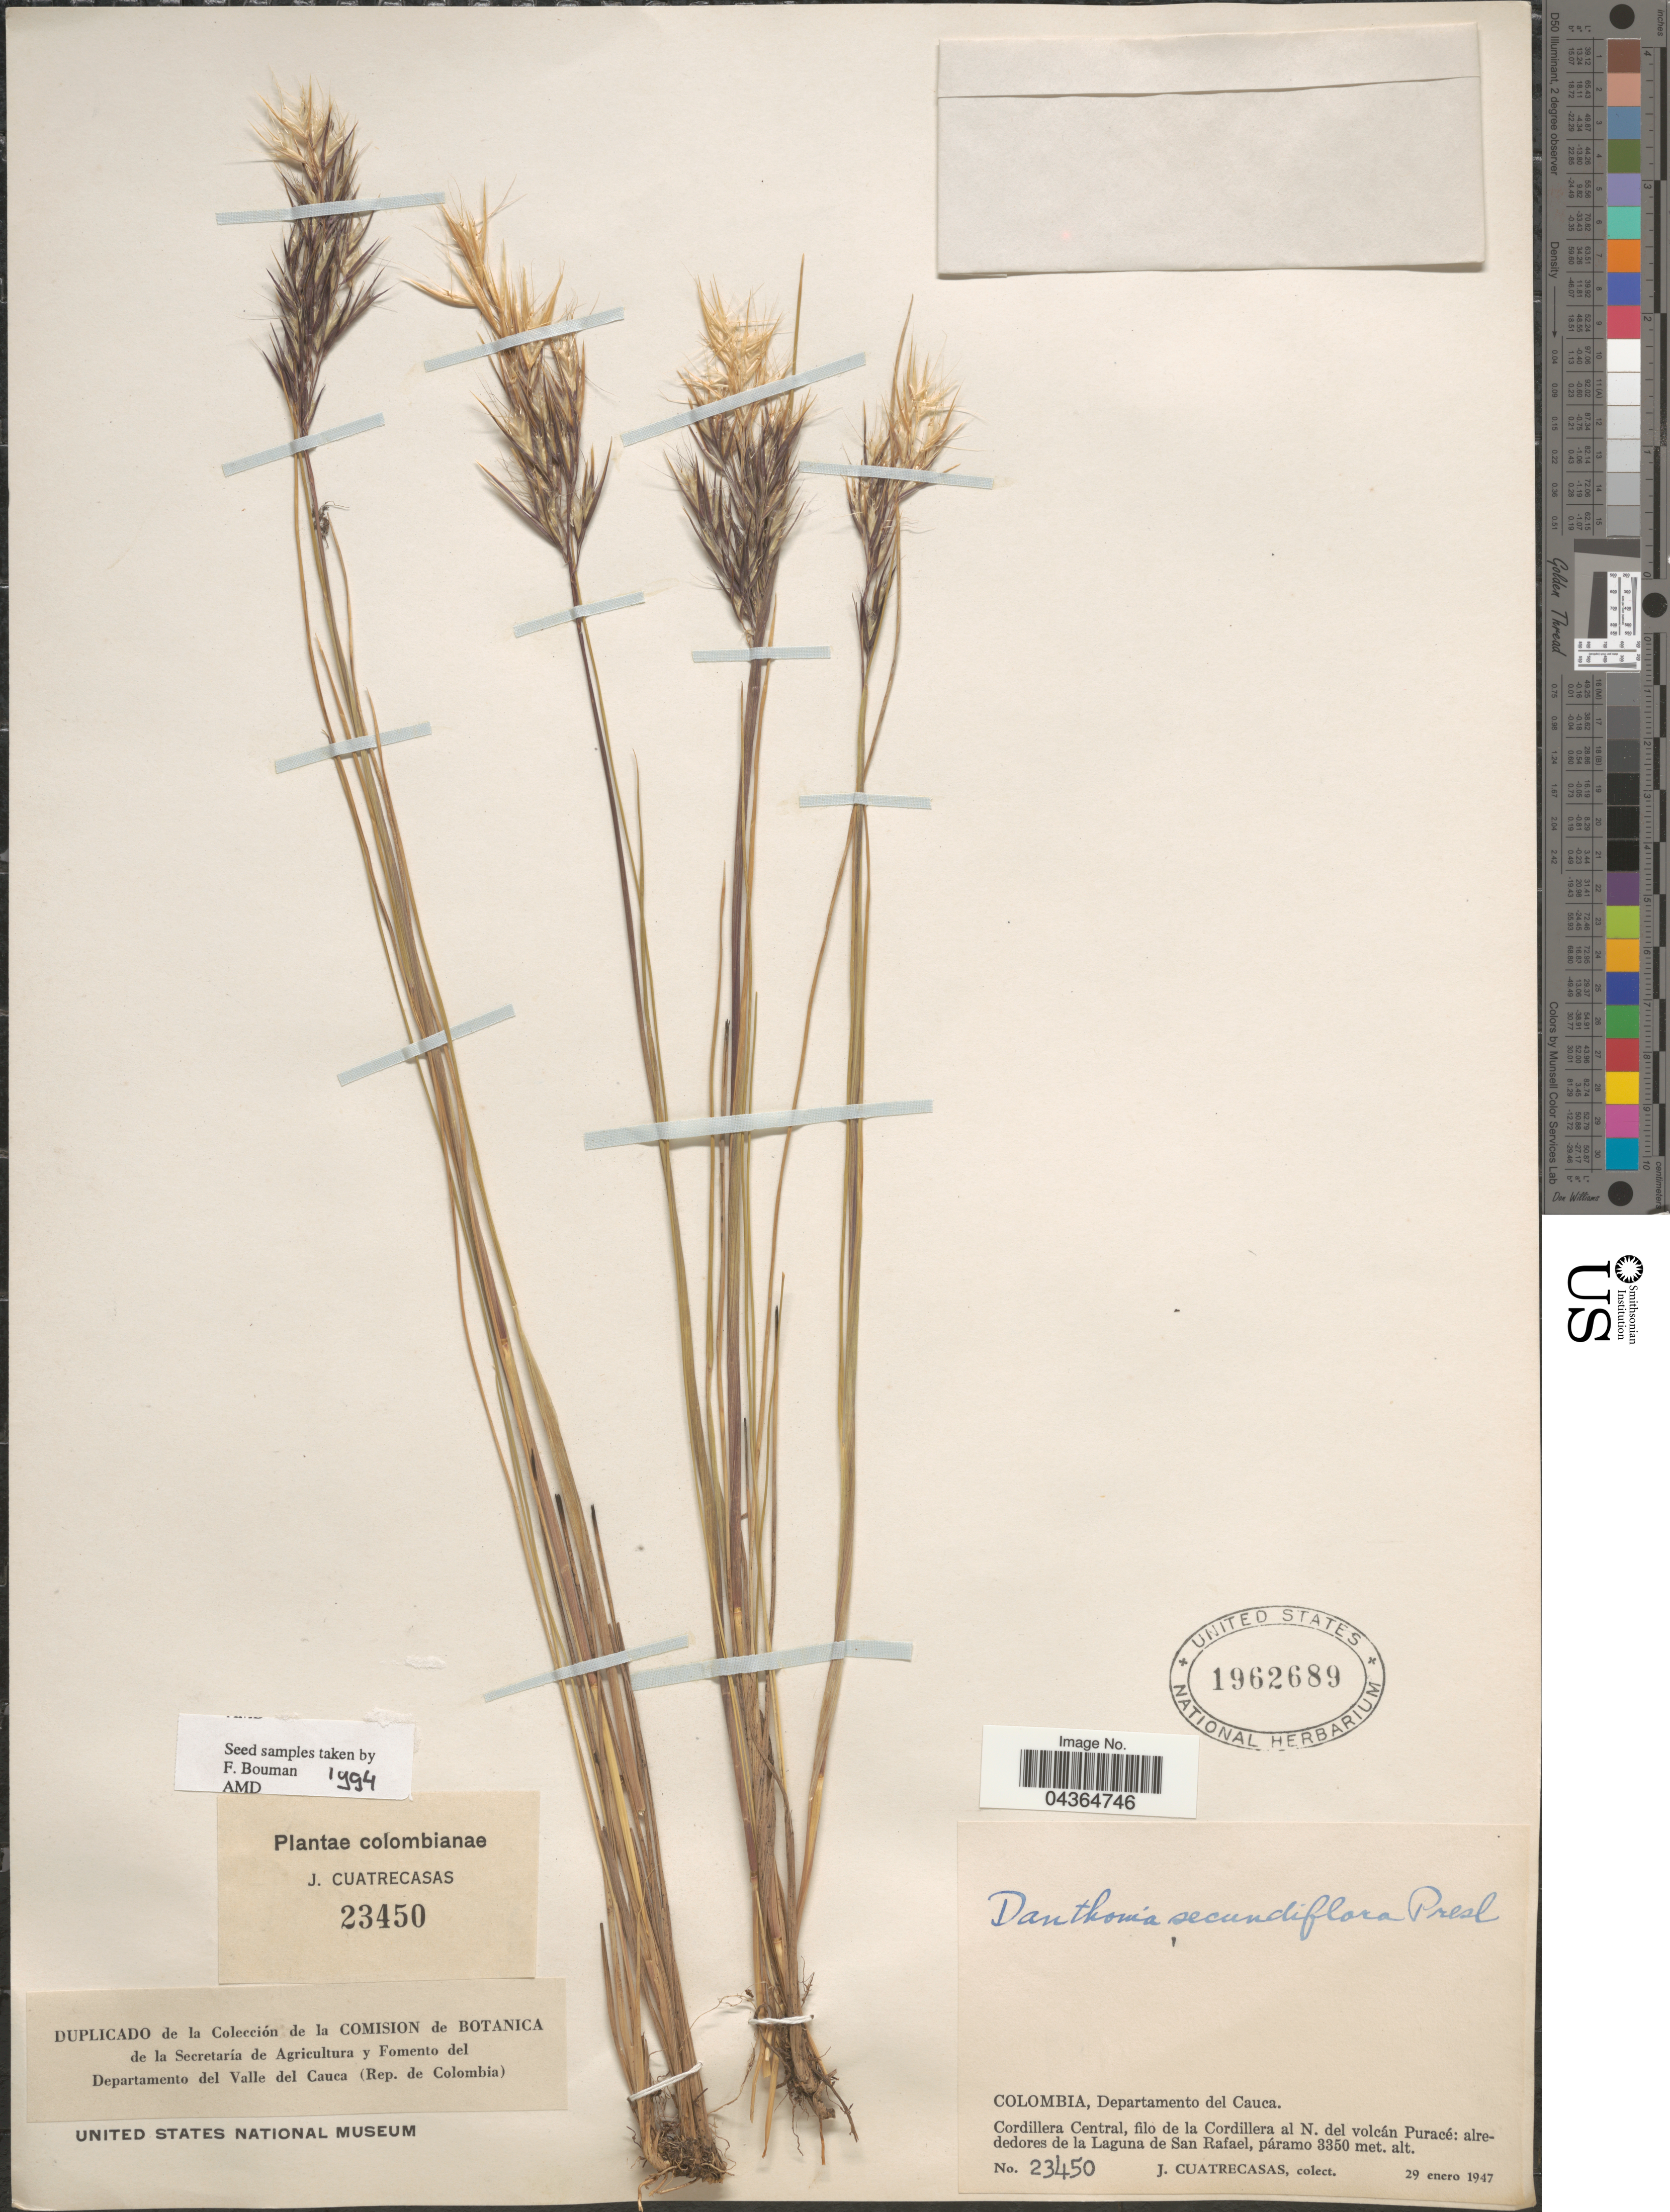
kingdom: Plantae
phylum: Tracheophyta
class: Liliopsida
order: Poales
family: Poaceae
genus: Danthonia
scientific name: Danthonia secundiflora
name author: J. Presl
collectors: J. Cuatrecasas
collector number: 23450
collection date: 1947-01-29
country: Colombia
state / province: Cauca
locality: Colombianae. Departamento del Cauca. Cordillera Central, filo de la Cordillera al N. del volcán Puracé: alrededores de la Laguna de San Rafael, páramo.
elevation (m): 3350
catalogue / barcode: US 1962689